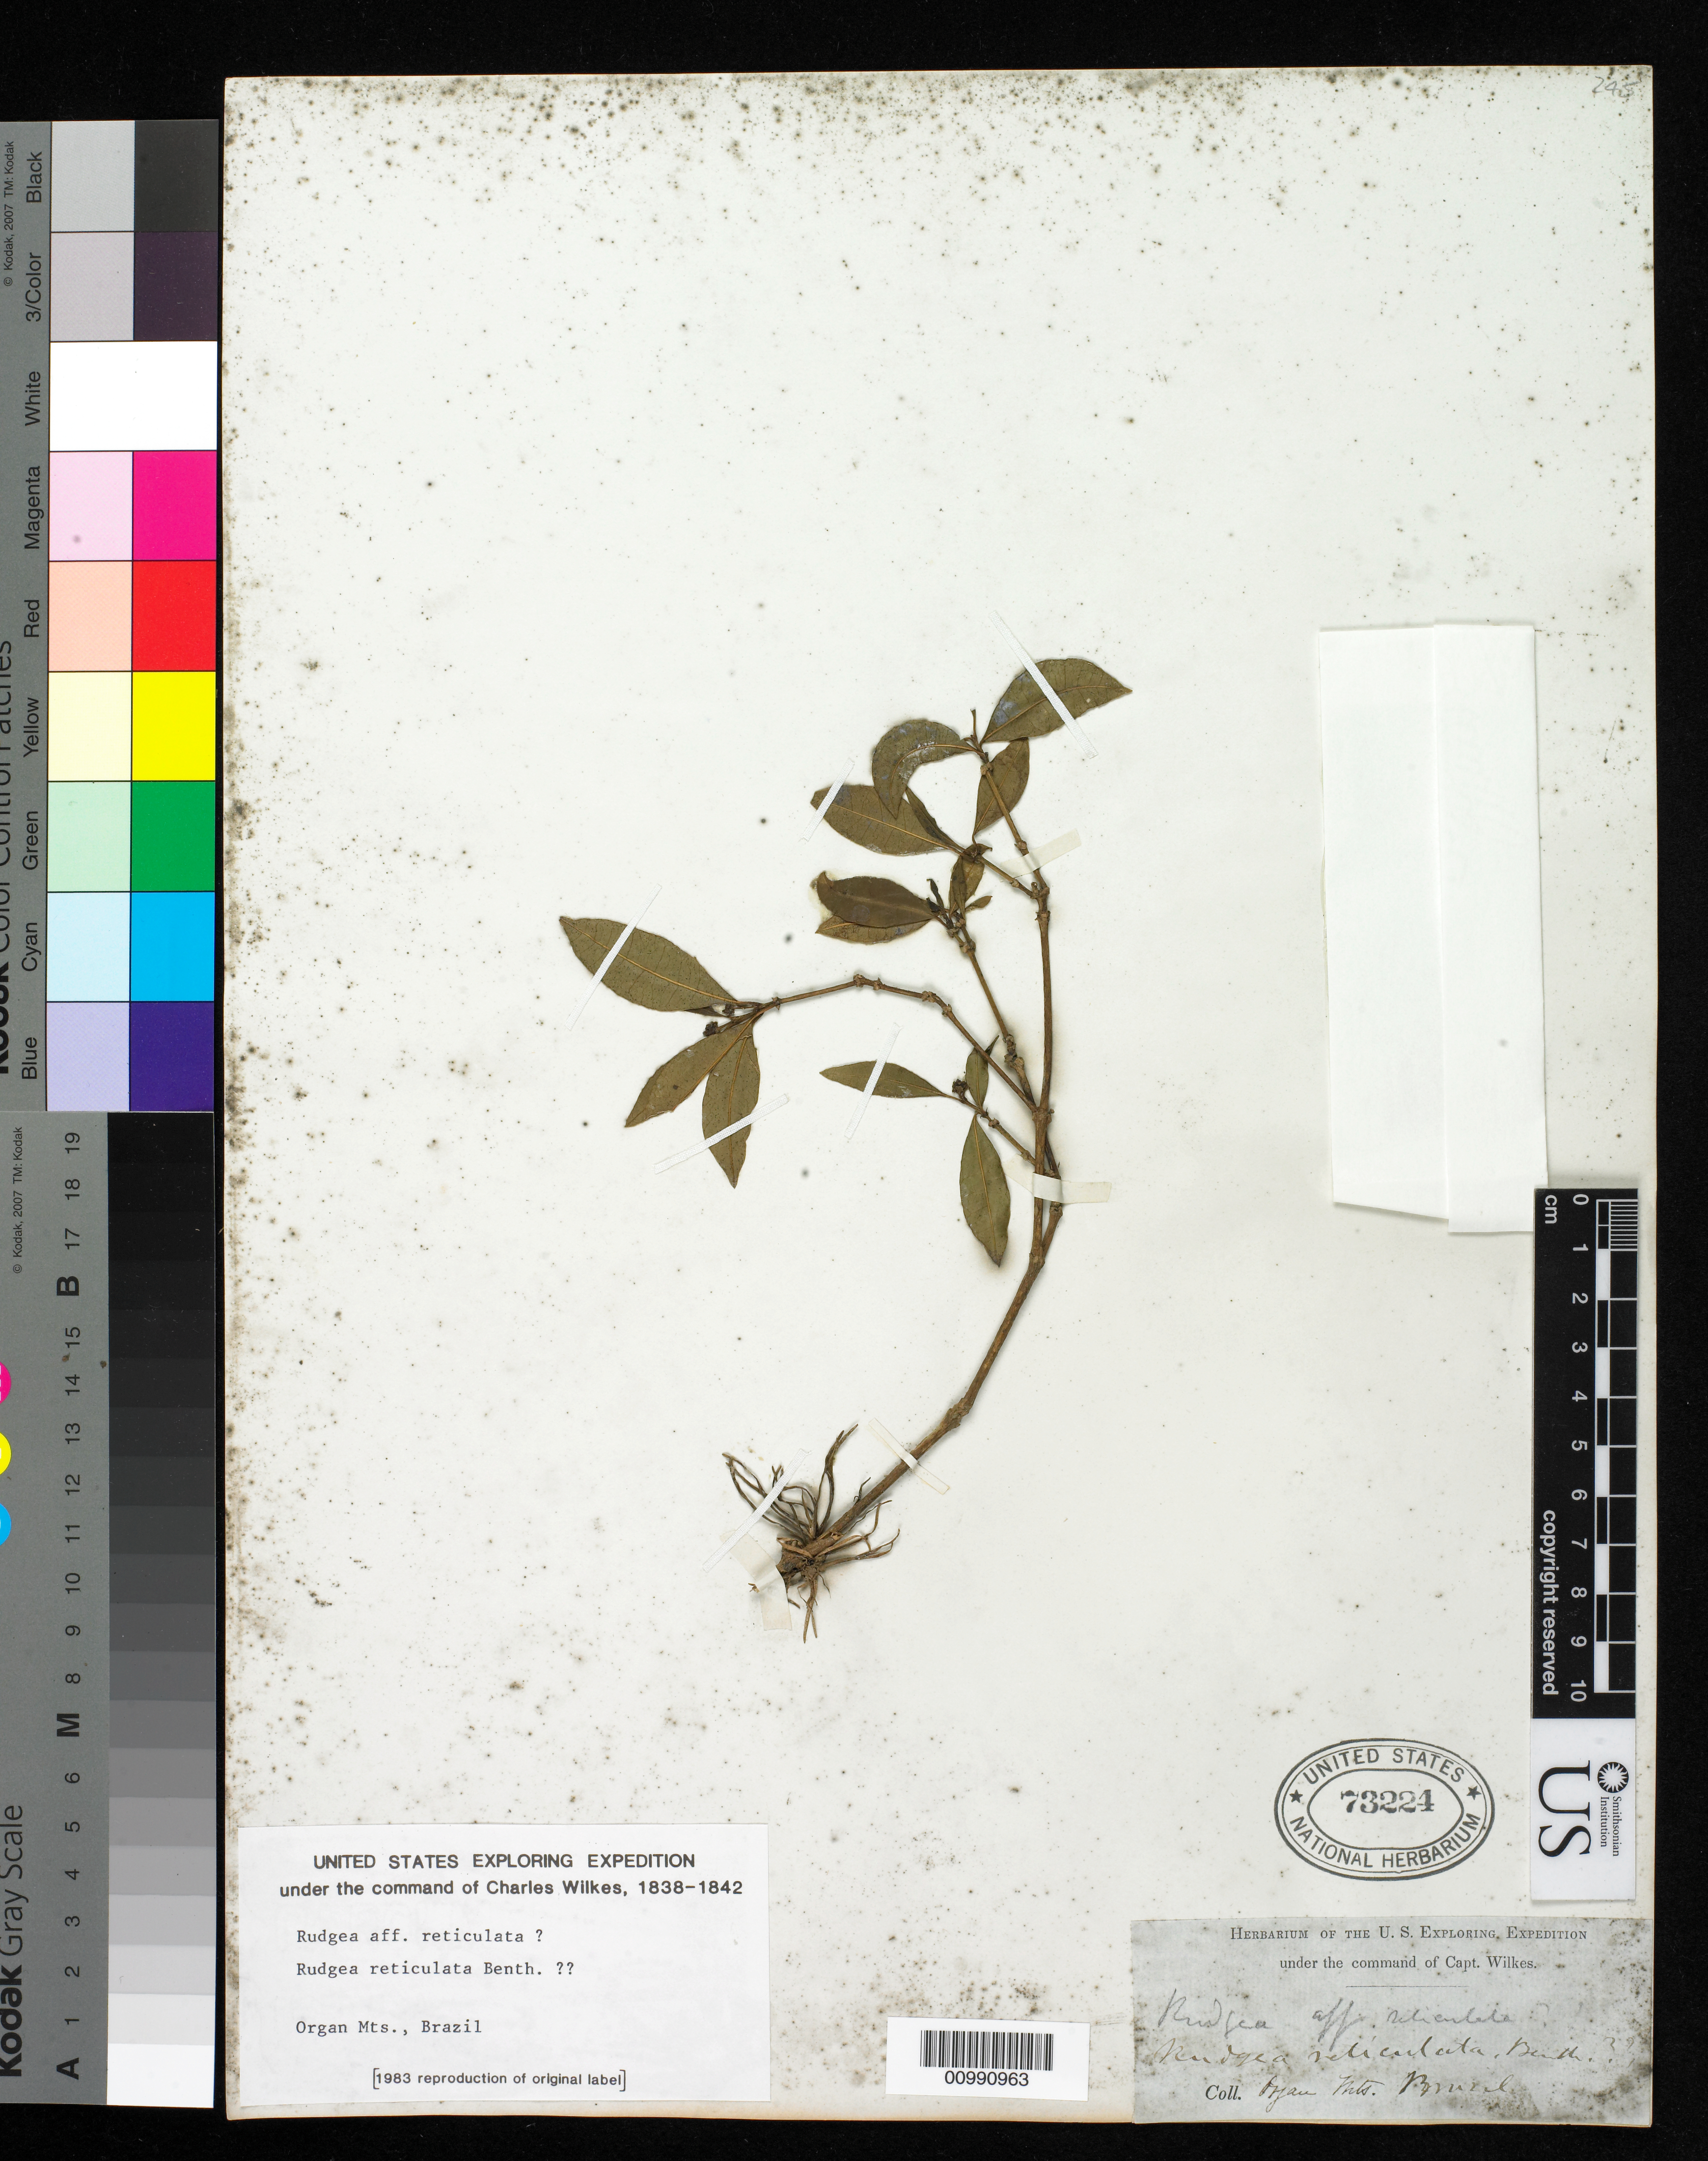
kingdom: Plantae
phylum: Tracheophyta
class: Magnoliopsida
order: Gentianales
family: Rubiaceae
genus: Rudgea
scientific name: Rudgea reticulata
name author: Benth.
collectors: Wilkes Explor. Exped.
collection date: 1838/1842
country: Brazil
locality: Organ Mts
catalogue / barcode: US 73224